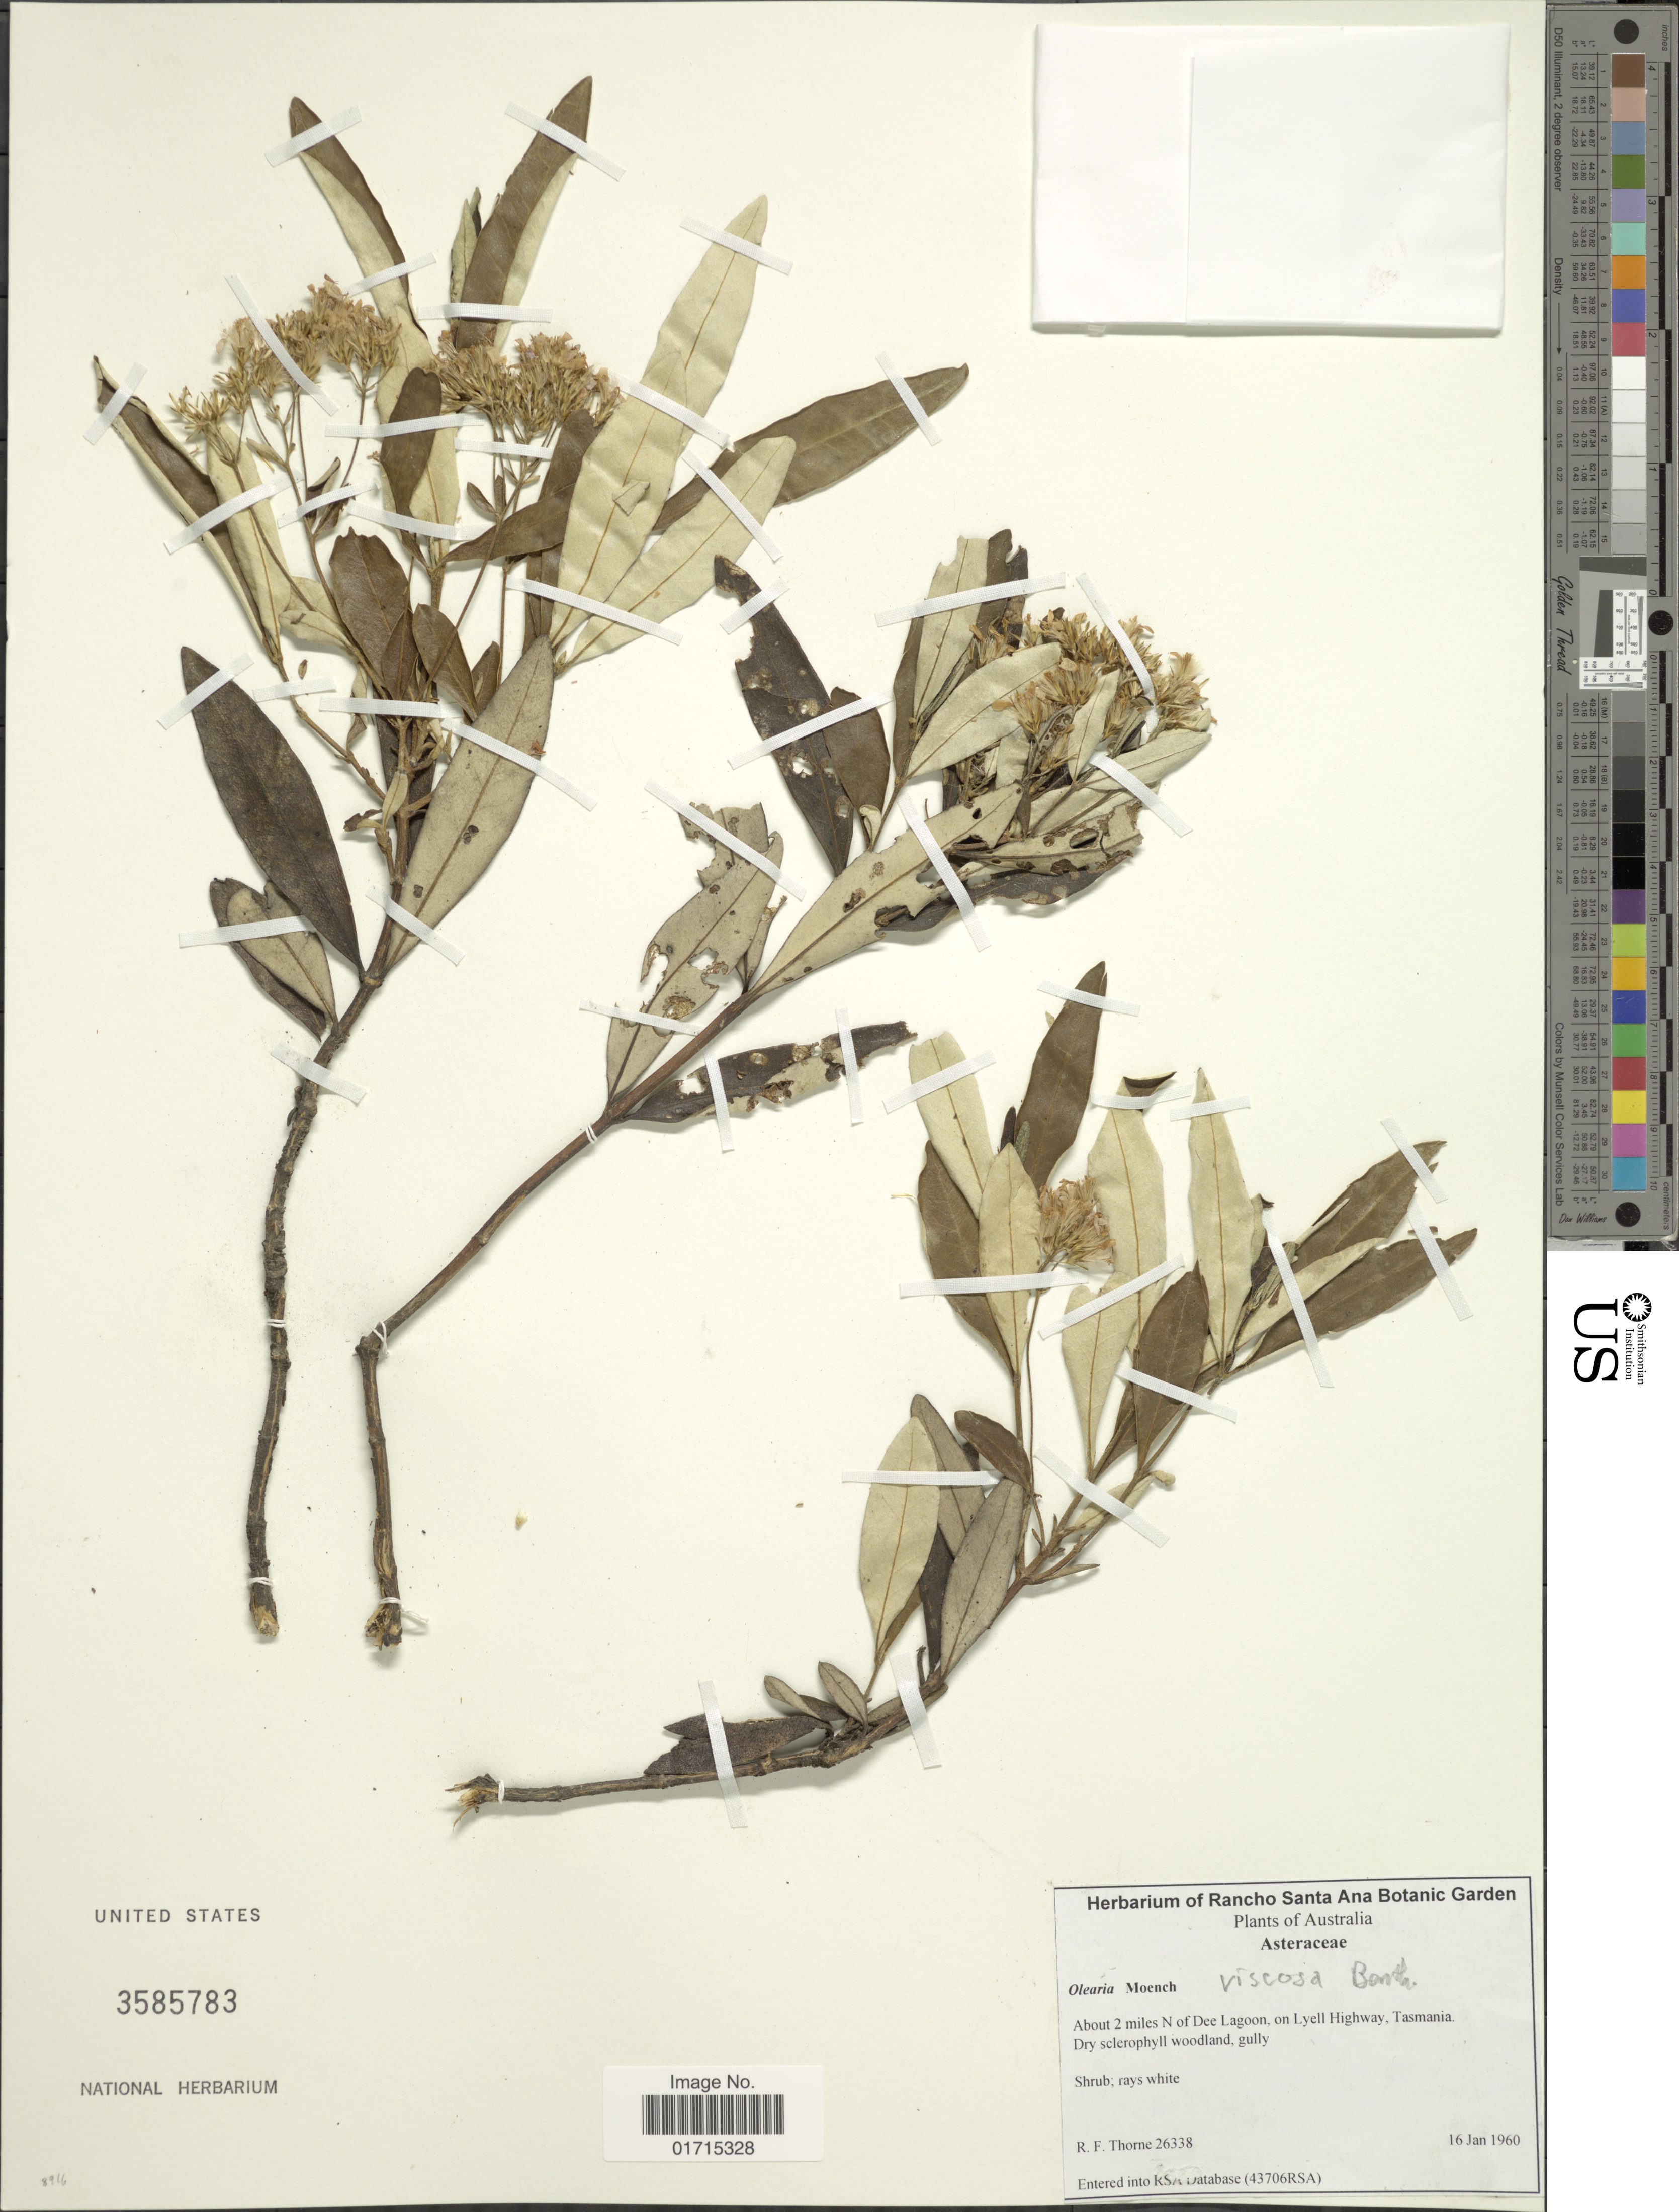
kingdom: Plantae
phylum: Tracheophyta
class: Magnoliopsida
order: Asterales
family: Asteraceae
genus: Olearia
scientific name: Olearia viscosa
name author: (Labill.) Benth.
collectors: R. F. Thorne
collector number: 26338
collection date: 1960-01-16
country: Australia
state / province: Tasmania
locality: About 2 miles N of Dee Lagoon, on Lyell Highway,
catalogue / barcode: US 3585783